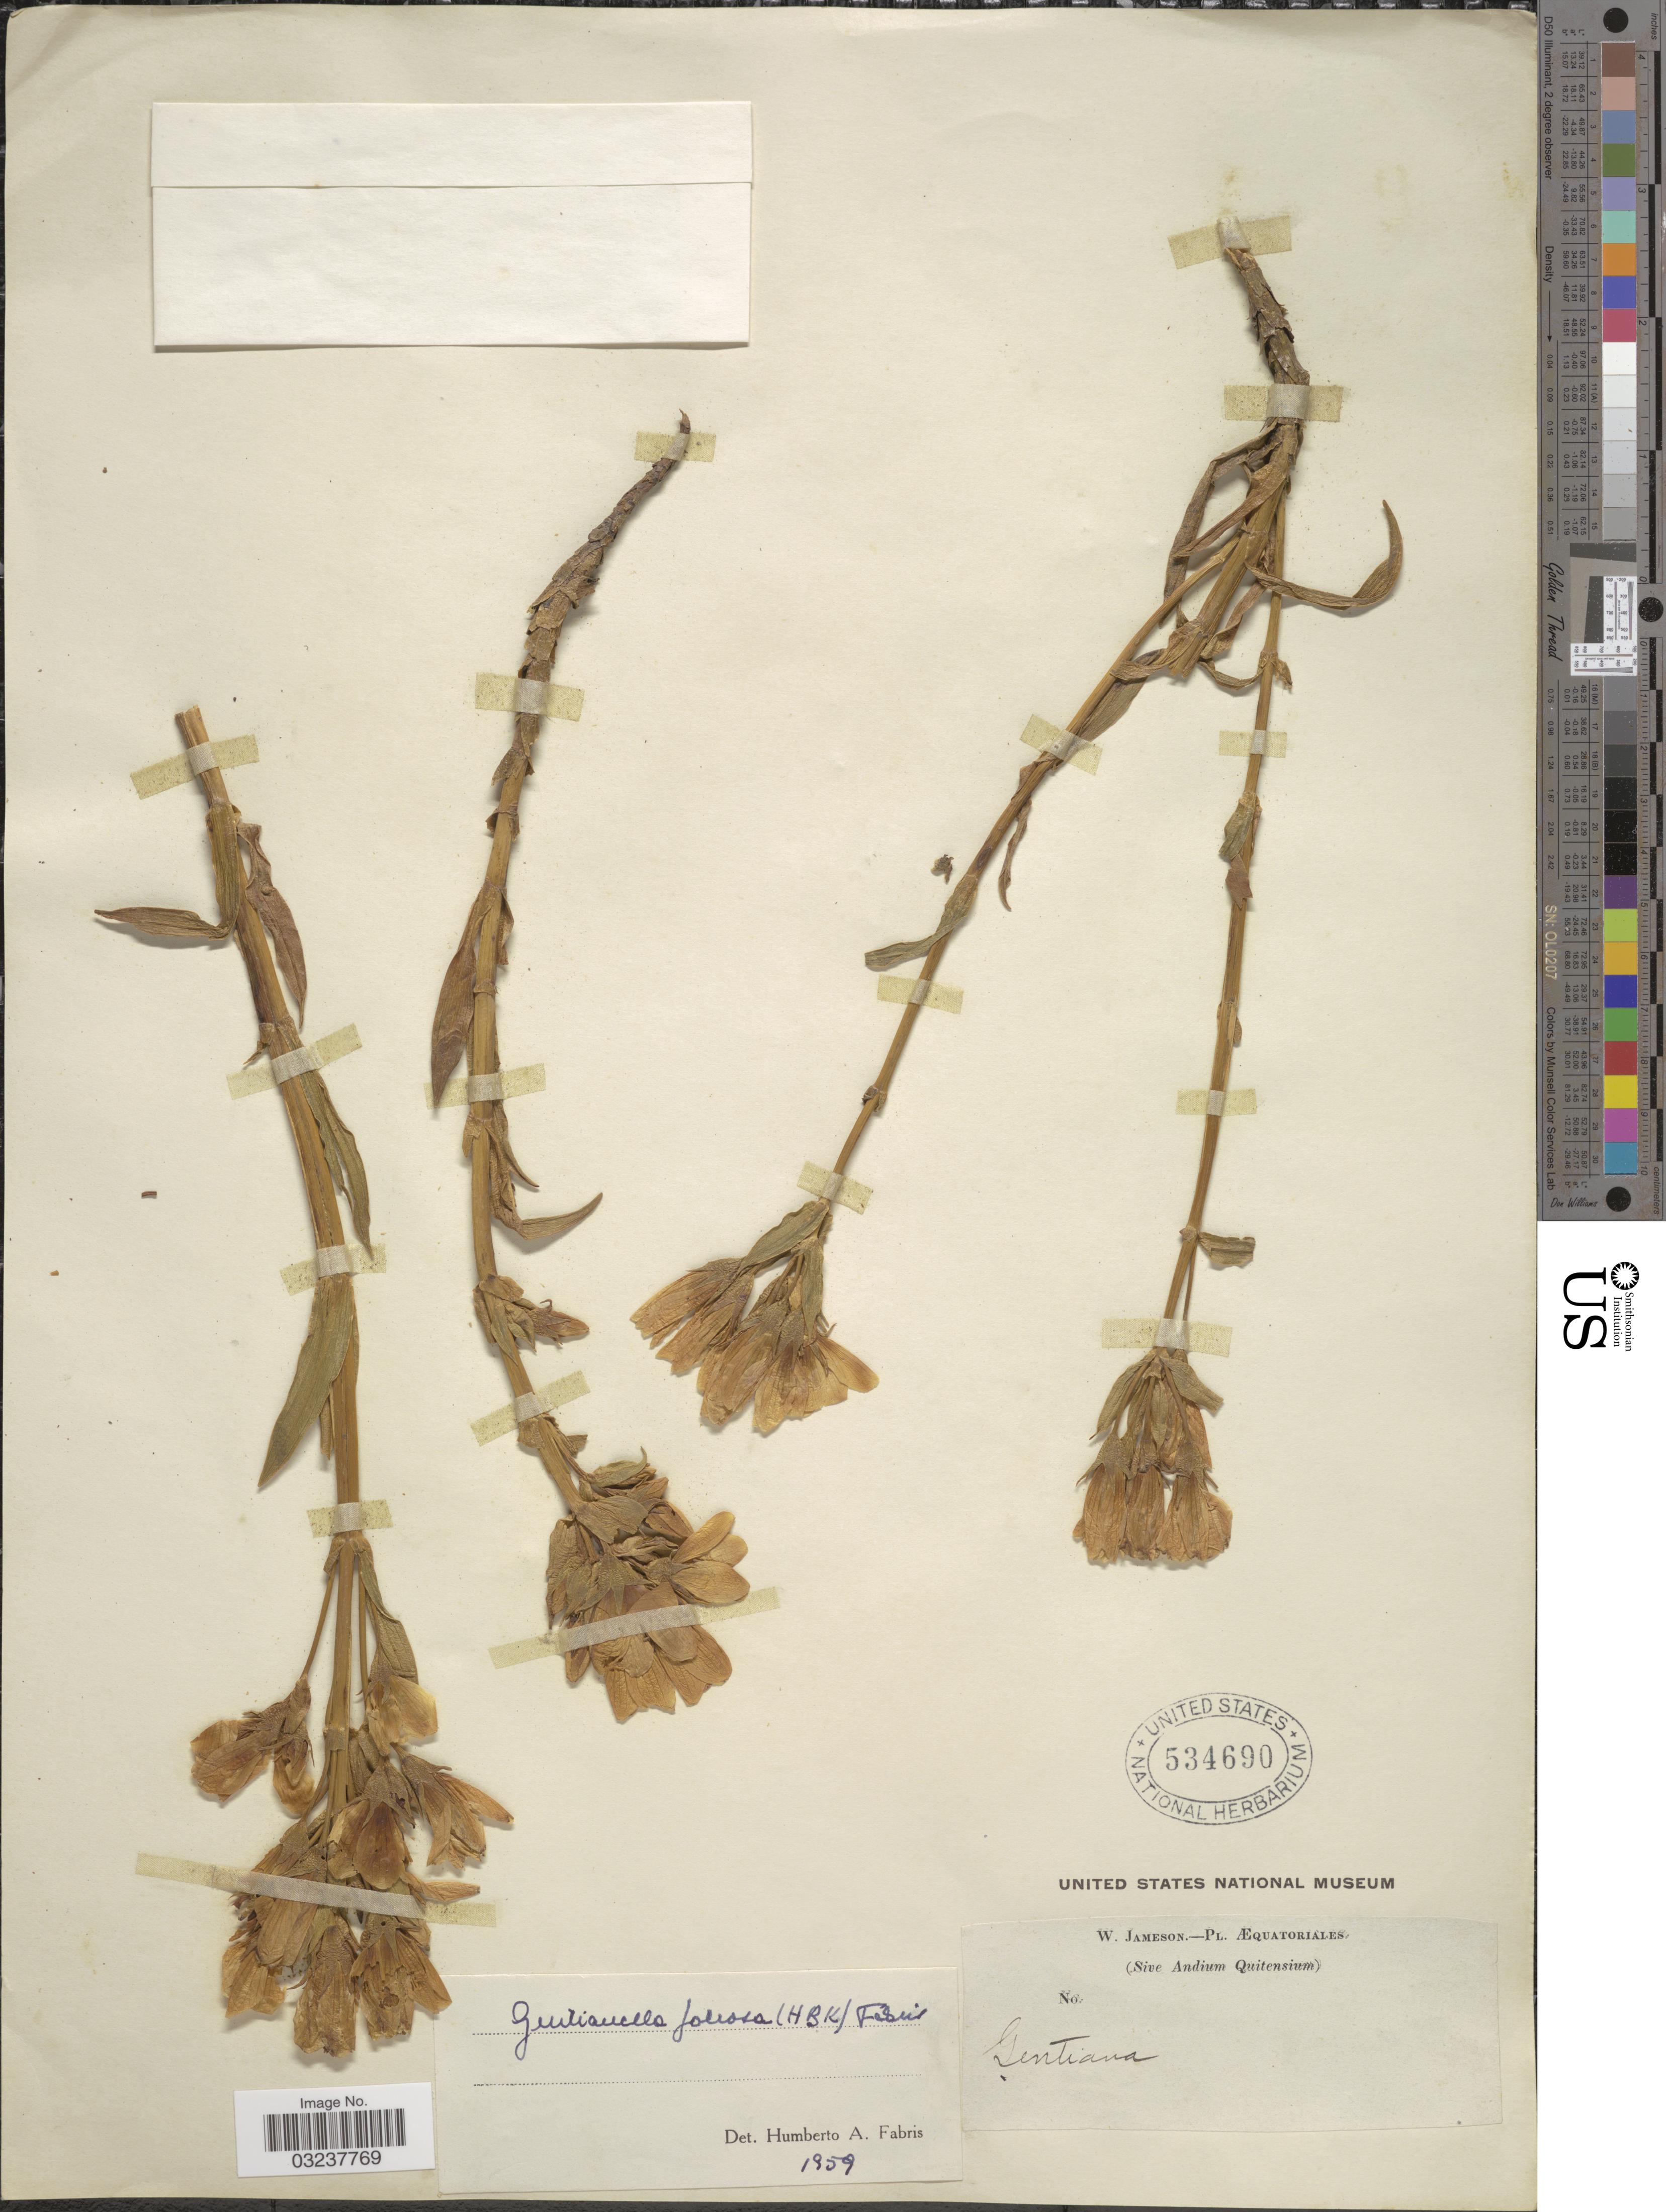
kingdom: Plantae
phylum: Tracheophyta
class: Magnoliopsida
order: Gentianales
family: Gentianaceae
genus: Gentianella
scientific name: Gentianella foliosa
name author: (Kunth) Fabris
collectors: W. Jameson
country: Ecuador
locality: Æquatoriales. (Sive andium Quitensium) [unsure placement].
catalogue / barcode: US 534690